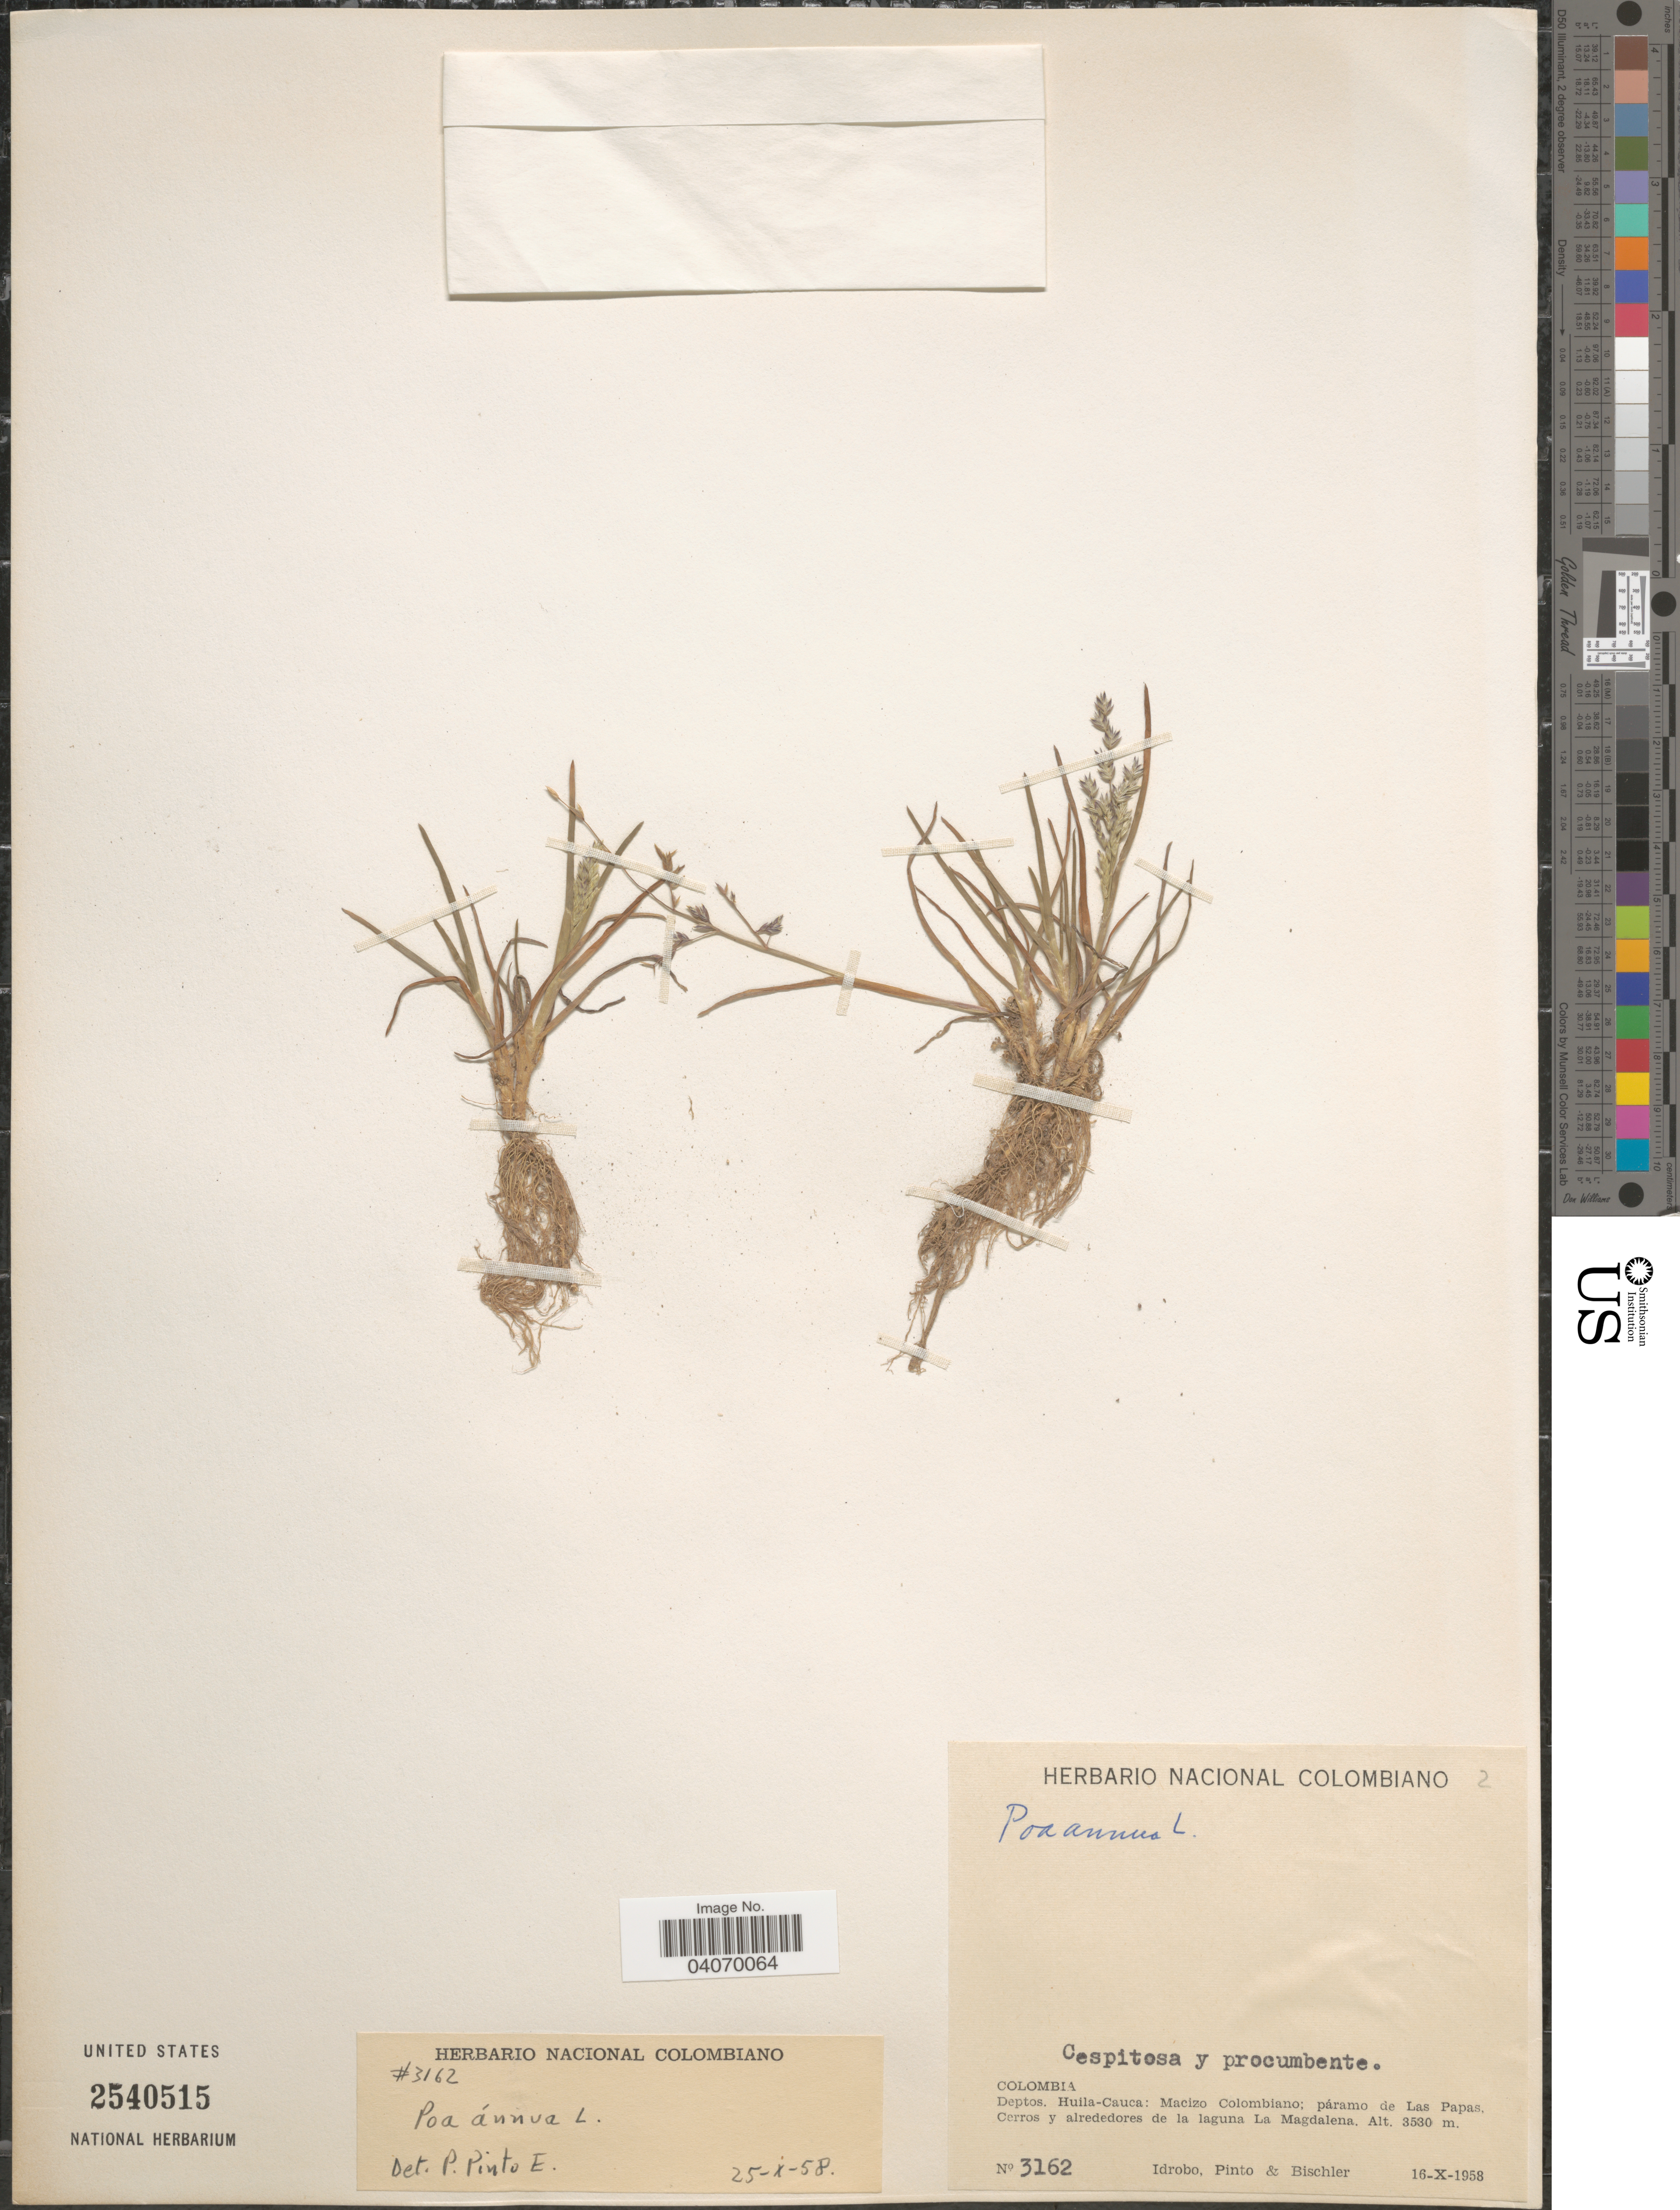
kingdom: Plantae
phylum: Tracheophyta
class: Liliopsida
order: Poales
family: Poaceae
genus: Poa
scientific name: Poa annua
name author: L.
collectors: -- Idrobo, Pinto, -- & -. Bischler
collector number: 3162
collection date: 1958-10-16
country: Colombia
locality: Deptos. Huila-Cauca: Macizo Colombiano; páramo de Las Papas, Cerros y alrededores de la laguna La Magdalena.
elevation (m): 3530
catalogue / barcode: US 2540515